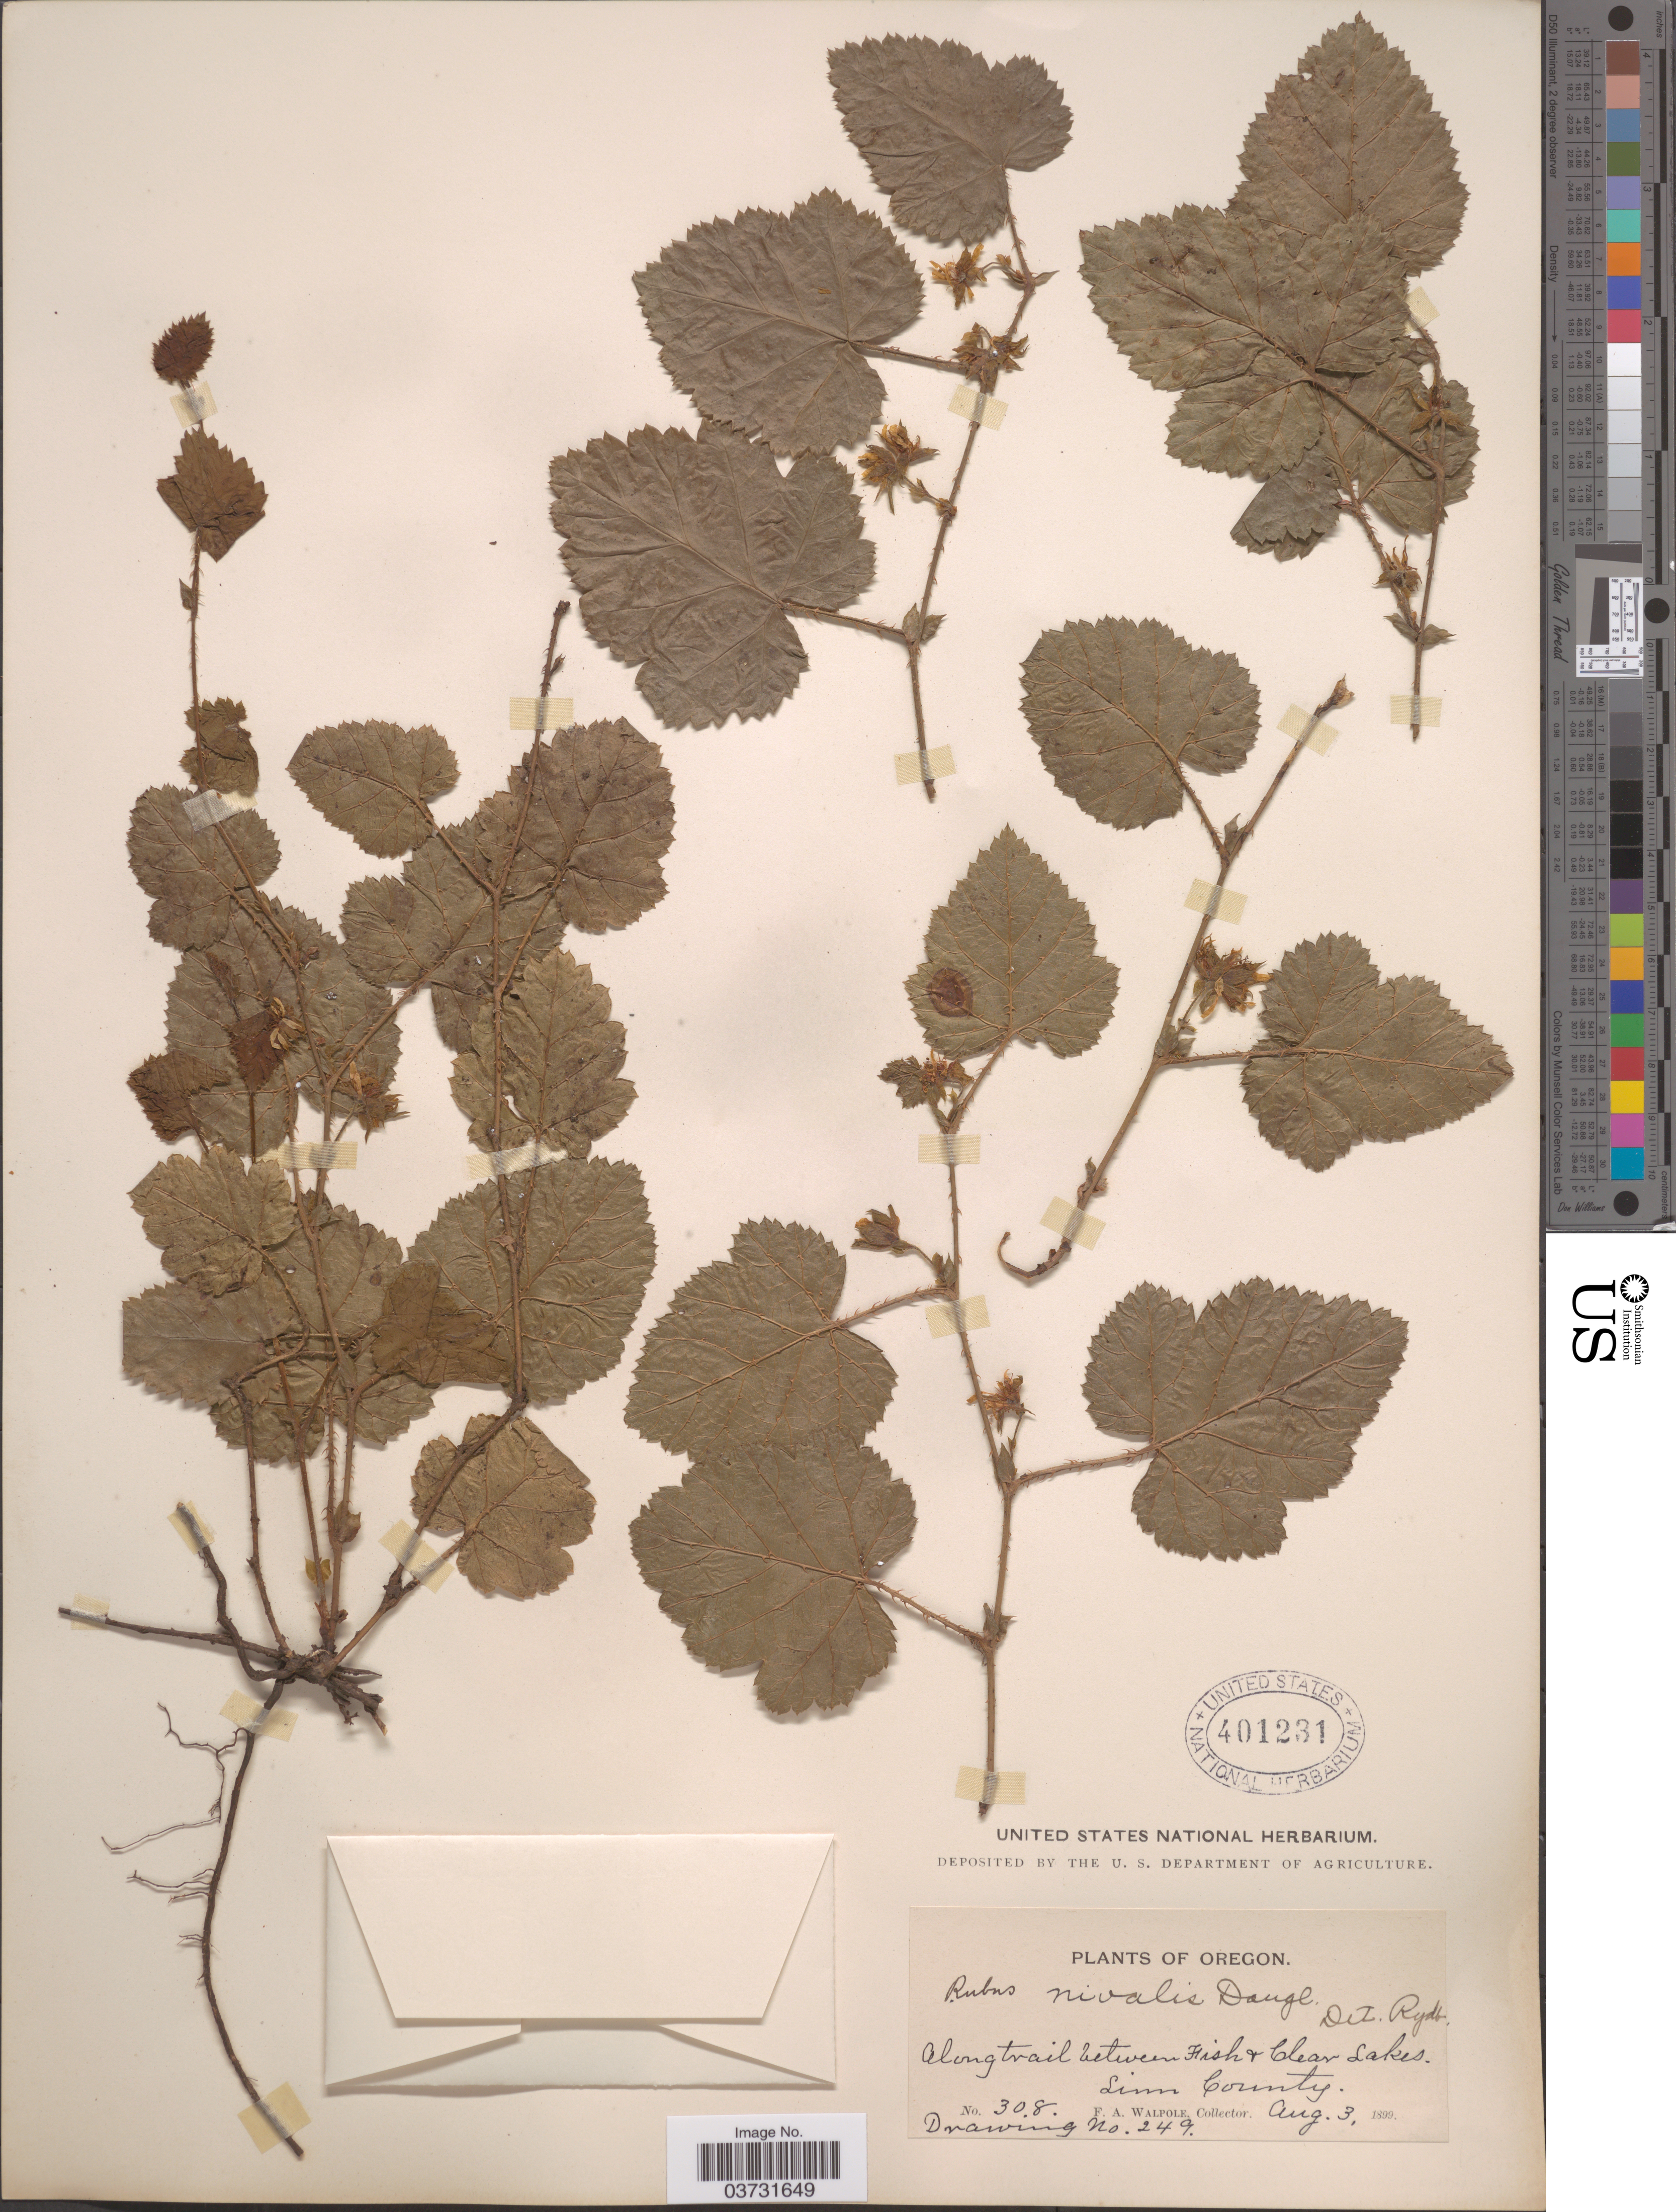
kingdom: Plantae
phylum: Tracheophyta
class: Magnoliopsida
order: Rosales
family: Rosaceae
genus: Rubus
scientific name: Rubus nivalis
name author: Douglas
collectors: F. Walpole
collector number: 308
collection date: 1899-08-03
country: United States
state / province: Oregon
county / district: Linn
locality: Alont trail between Fish & Clear Lakes, Linn County.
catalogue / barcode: US 401231